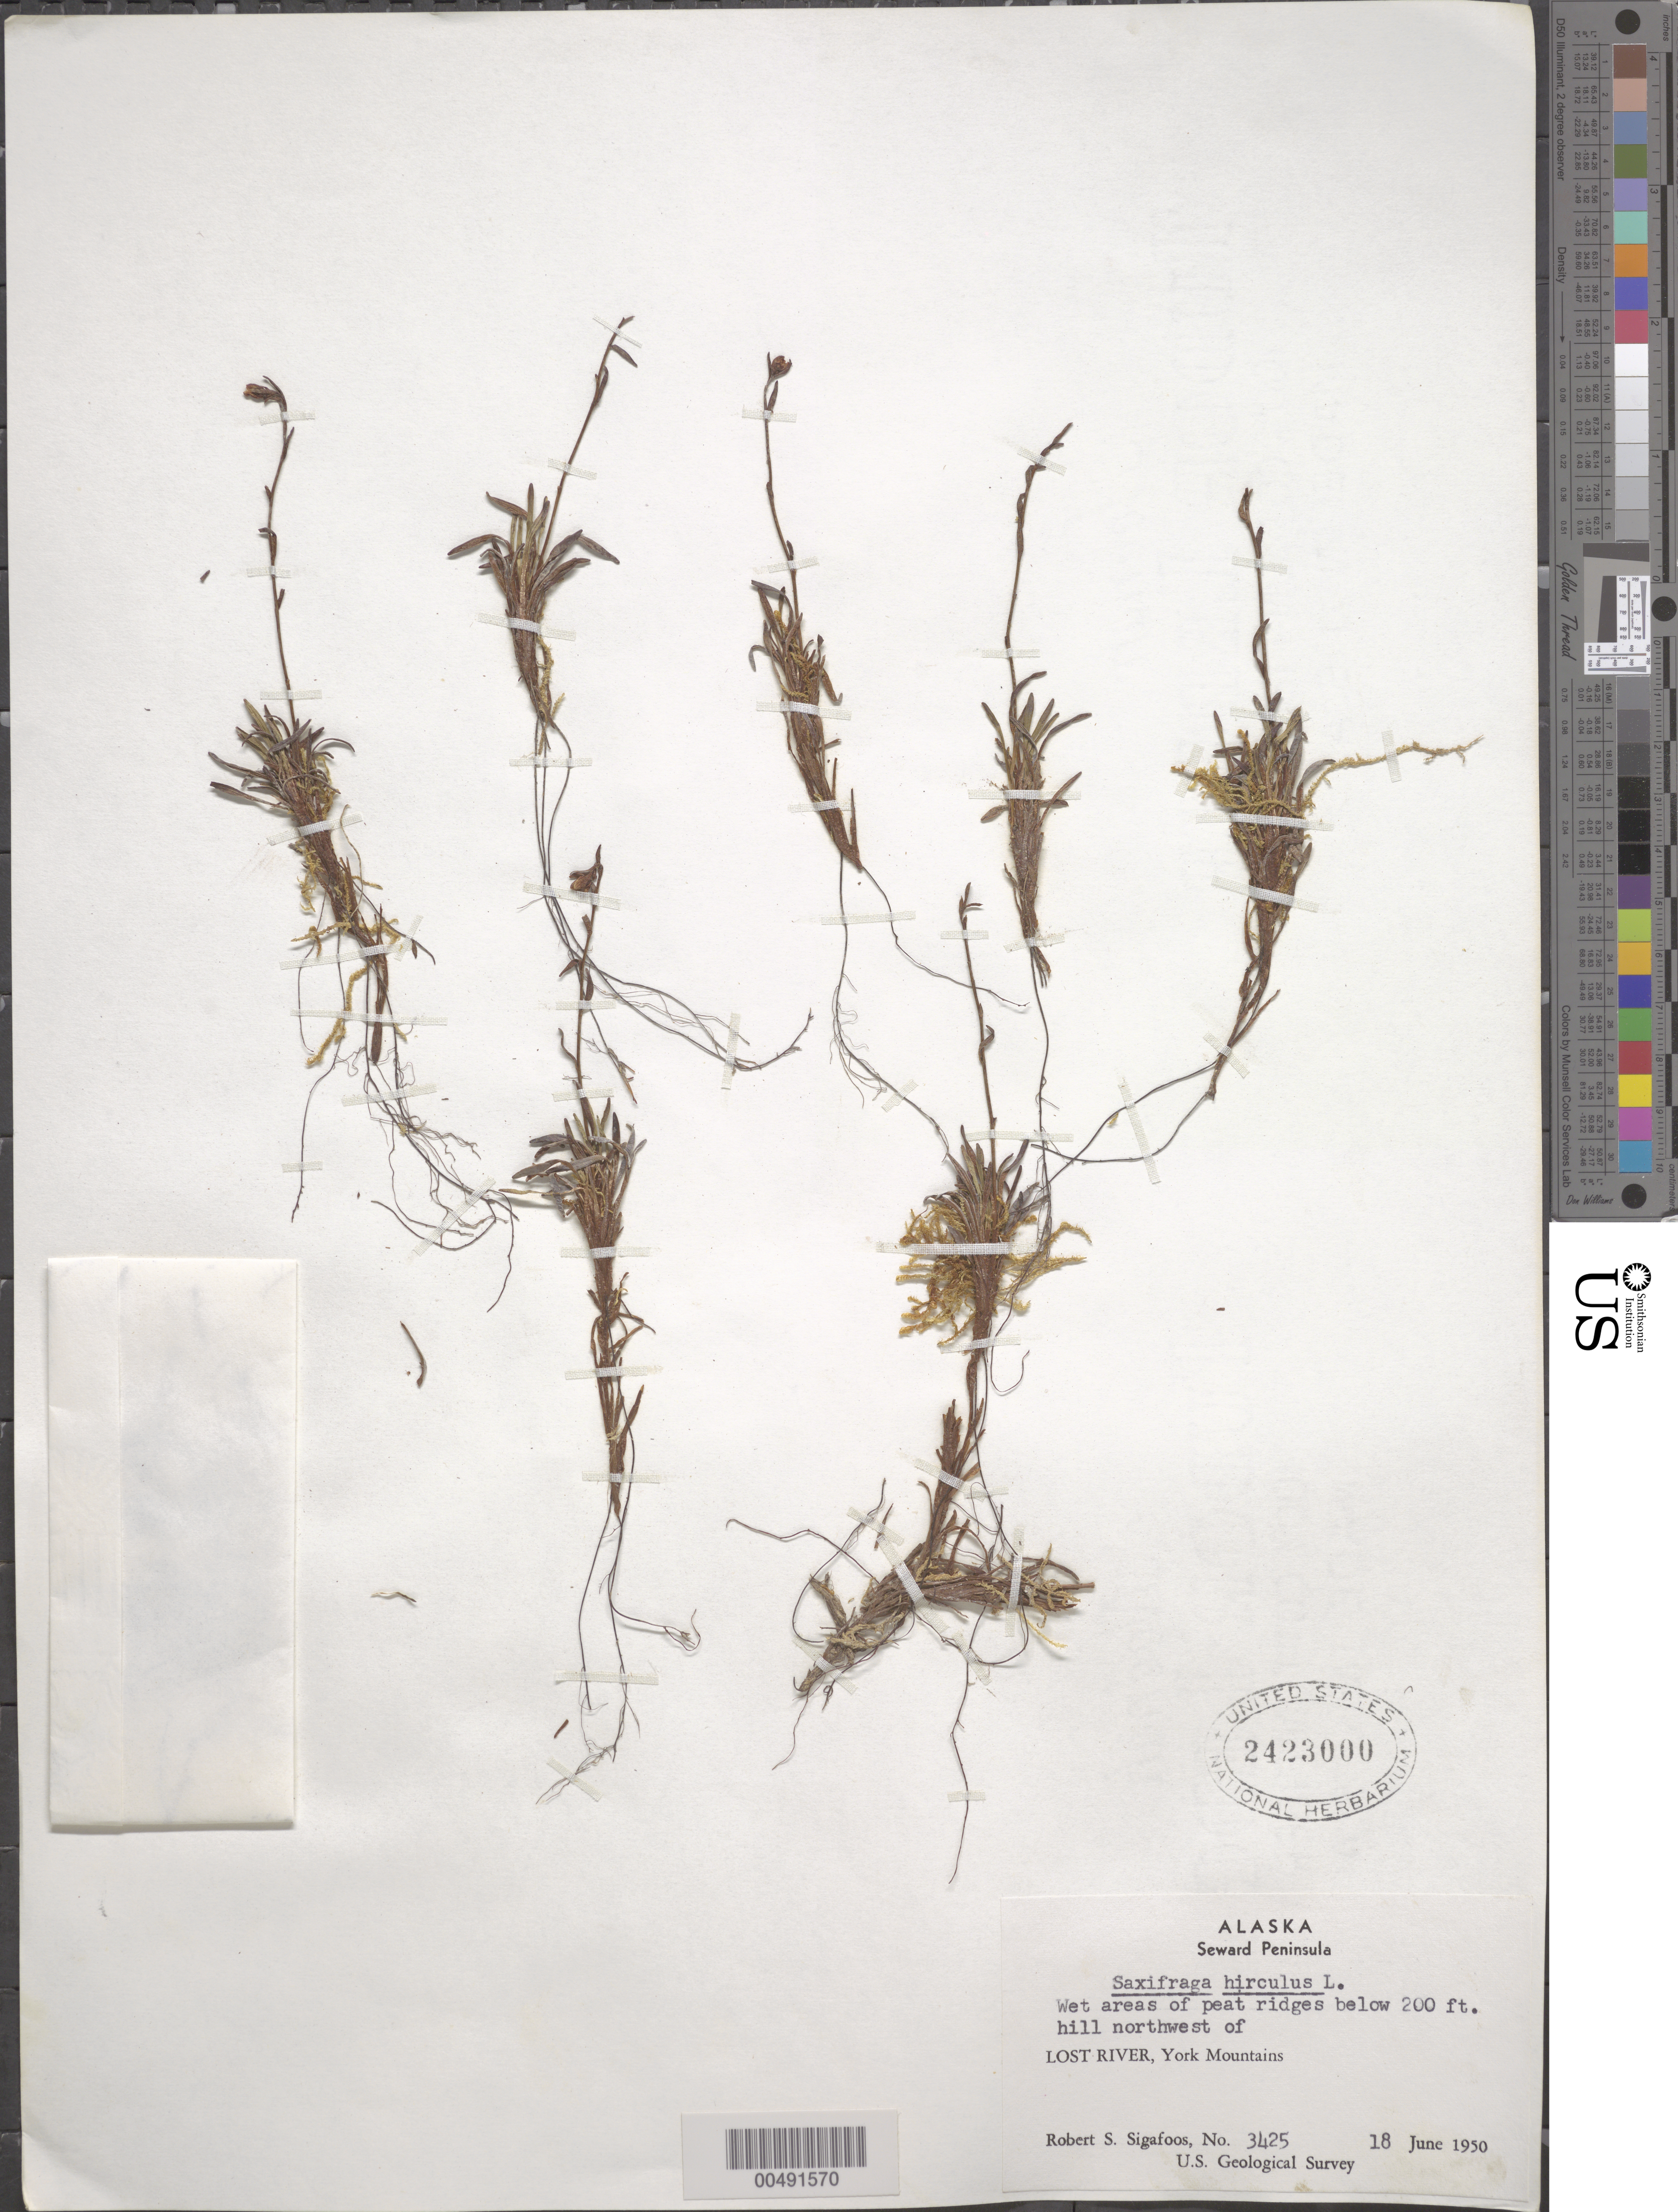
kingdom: Plantae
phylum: Tracheophyta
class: Magnoliopsida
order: Saxifragales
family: Saxifragaceae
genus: Saxifraga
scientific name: Saxifraga hirculus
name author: L.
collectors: R. Sigafoos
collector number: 3425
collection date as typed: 18 Jun 1950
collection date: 1950-06-18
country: United States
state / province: Alaska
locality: Seward Peninsula, York Mountains, below 200 ft. hill northwest of Lost River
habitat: wet areas of peat ridges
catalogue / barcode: US 2423000